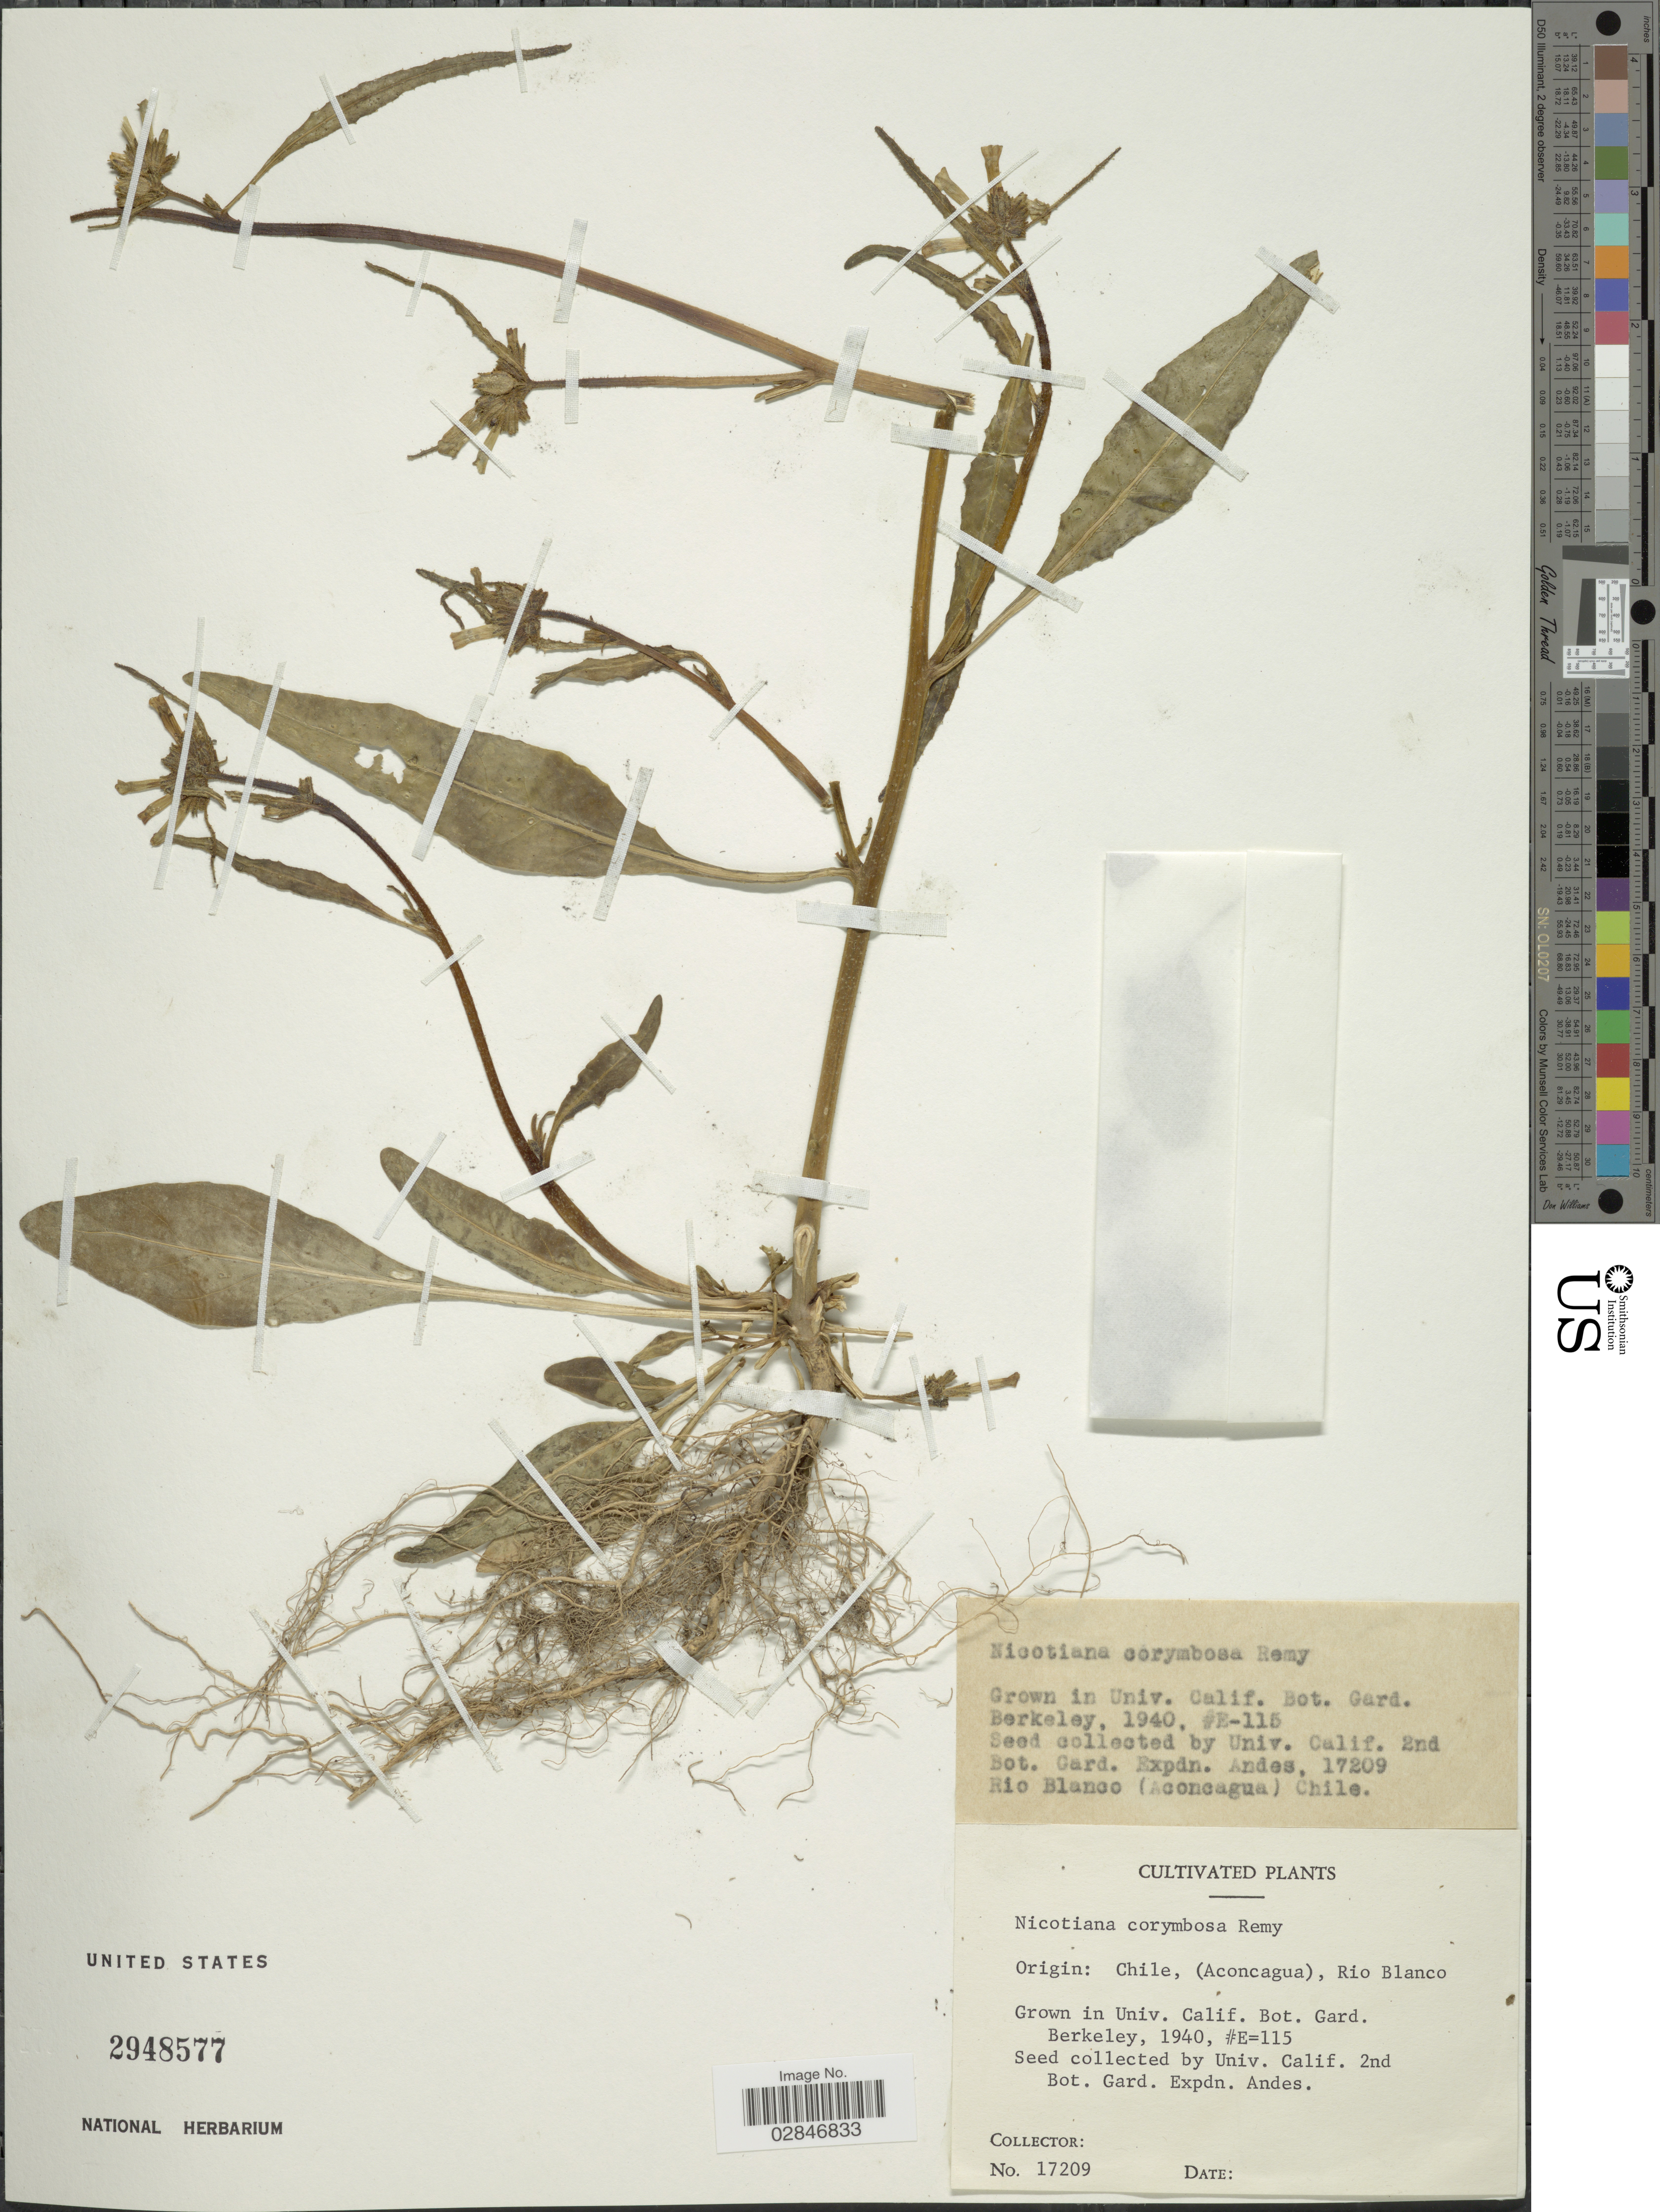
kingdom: Plantae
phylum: Tracheophyta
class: Magnoliopsida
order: Solanales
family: Solanaceae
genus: Nicotiana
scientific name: Nicotiana corymbosa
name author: J. Rémy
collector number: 17209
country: United States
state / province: California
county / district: Alameda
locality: Grown in Univ. Calif. Bot. Gard. Berkeley.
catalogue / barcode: US 2948577